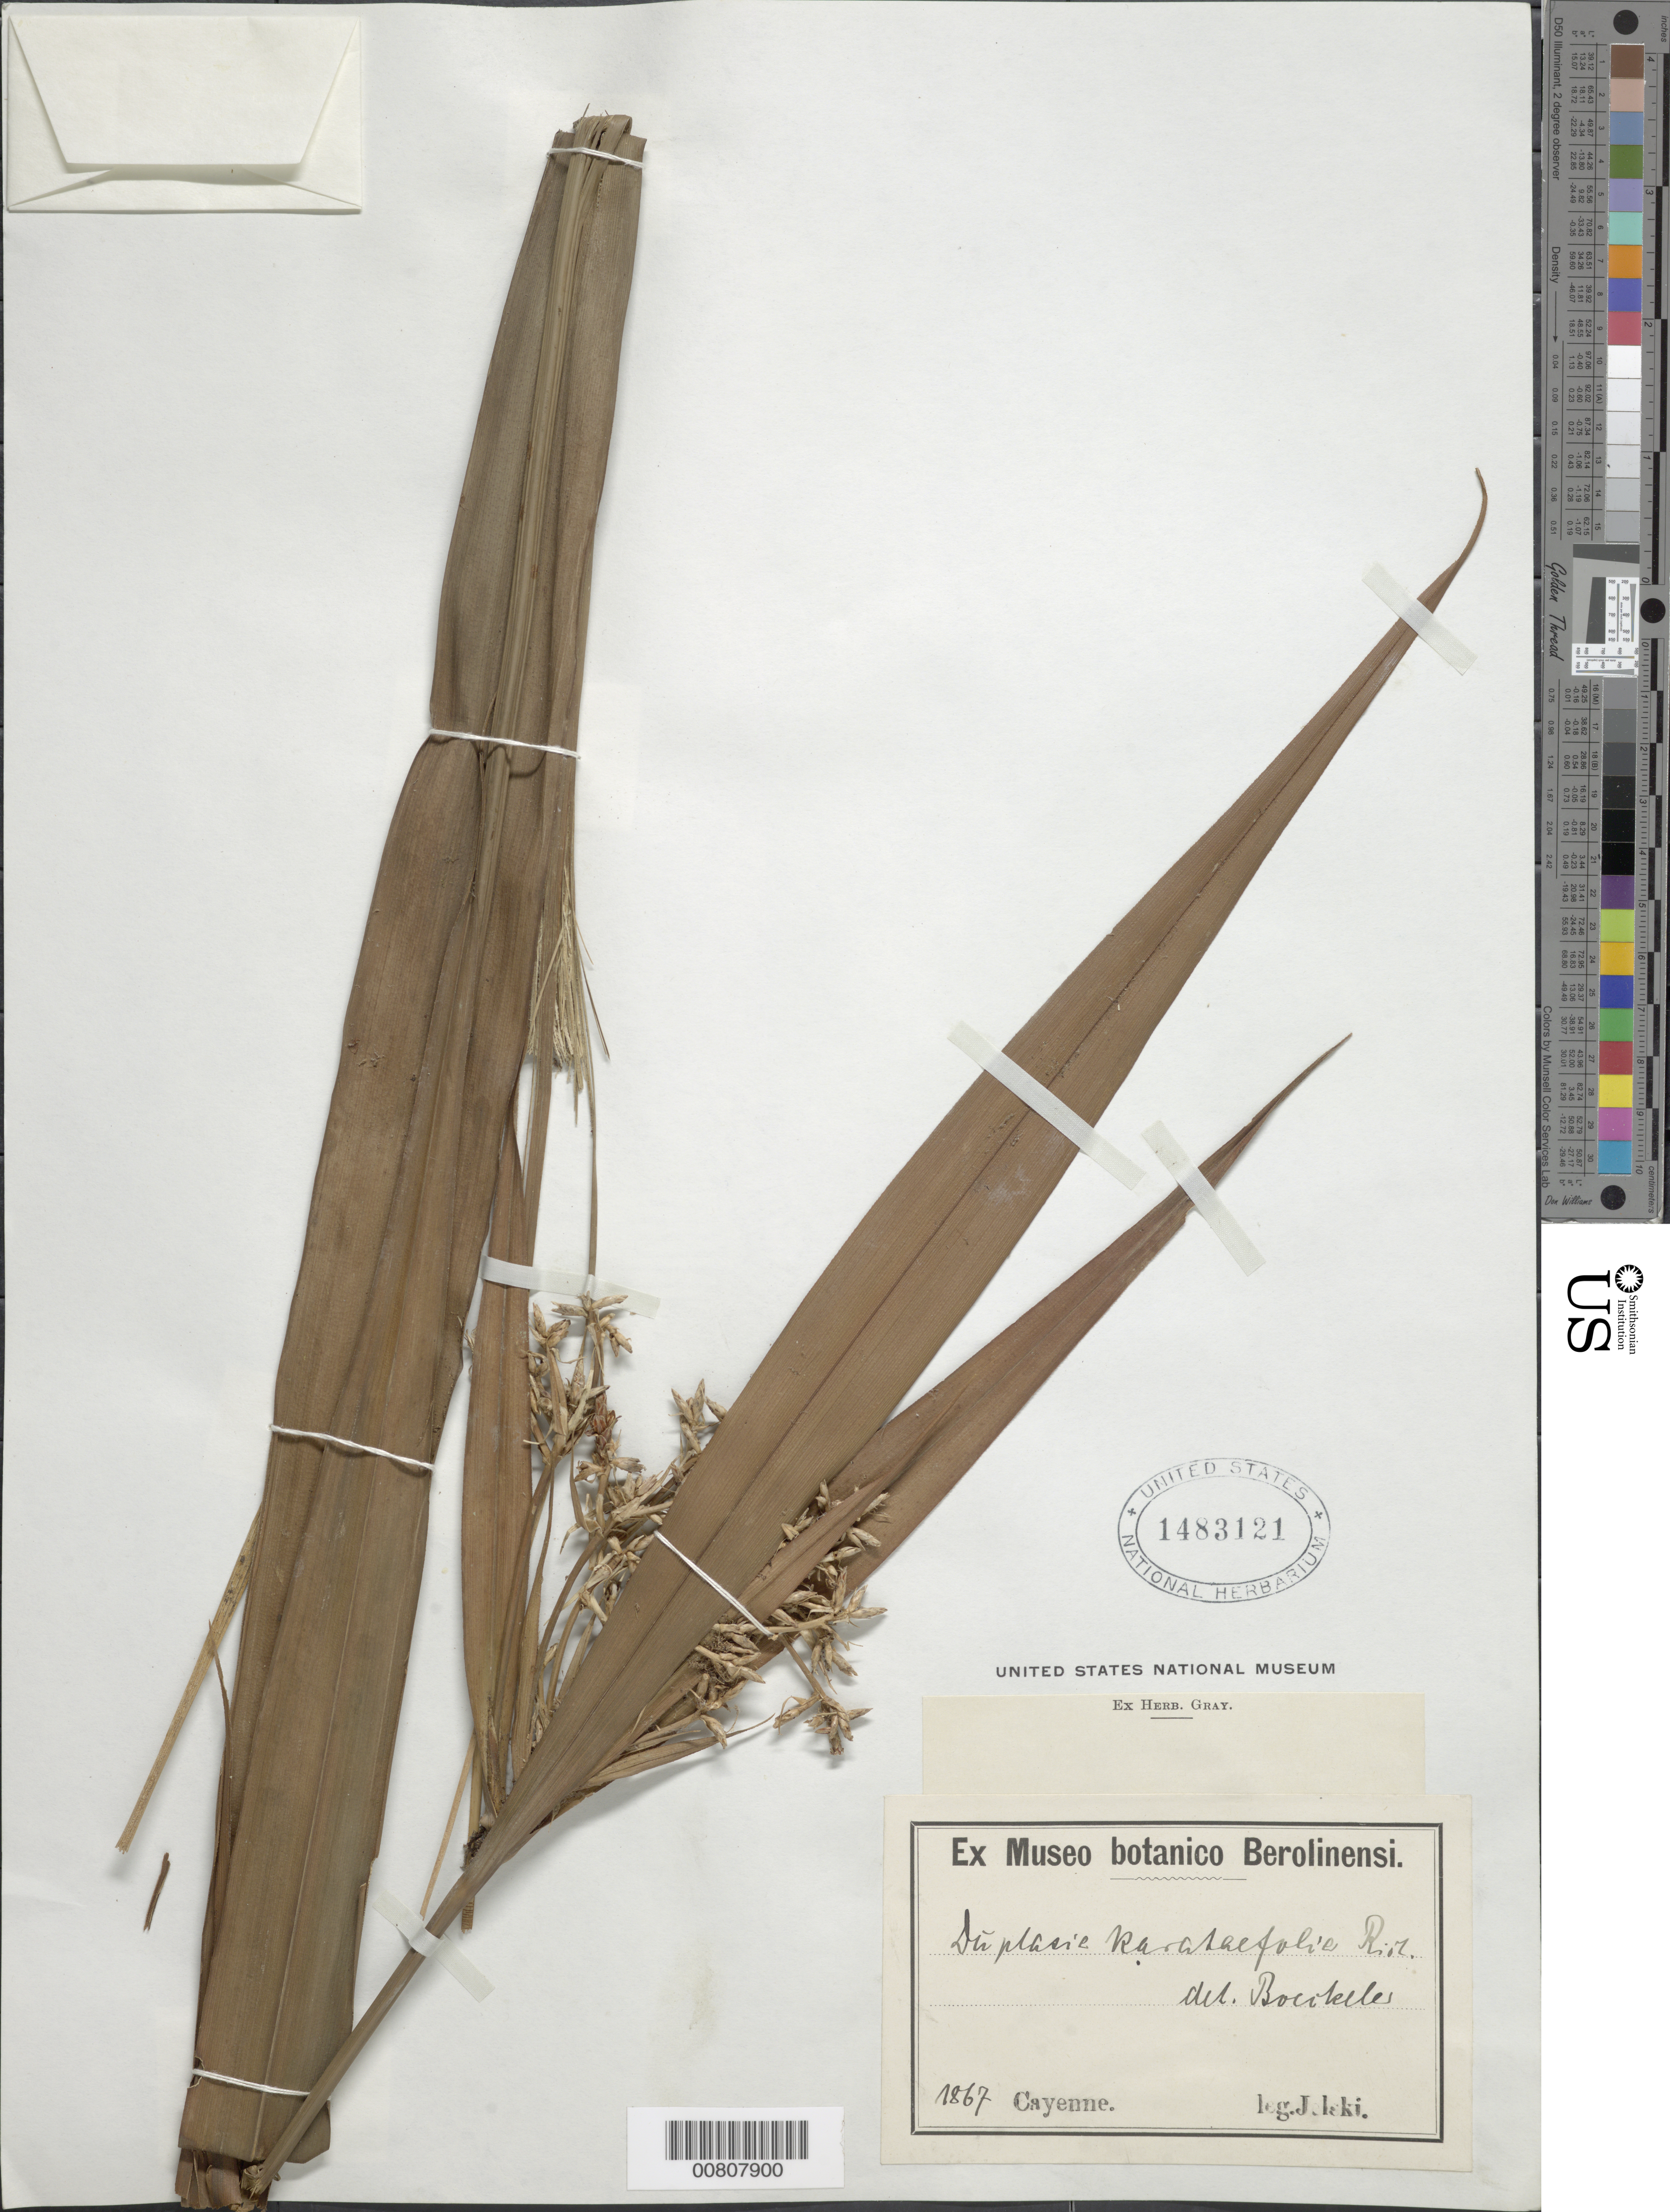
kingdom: Plantae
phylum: Tracheophyta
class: Liliopsida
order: Poales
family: Cyperaceae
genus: Diplasia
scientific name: Diplasia karatifolia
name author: Rich.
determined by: Boeckeler, J. O.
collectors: H. Jelski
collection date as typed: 1867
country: French Guiana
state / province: Cayenne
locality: Cayenne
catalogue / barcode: US 1483121